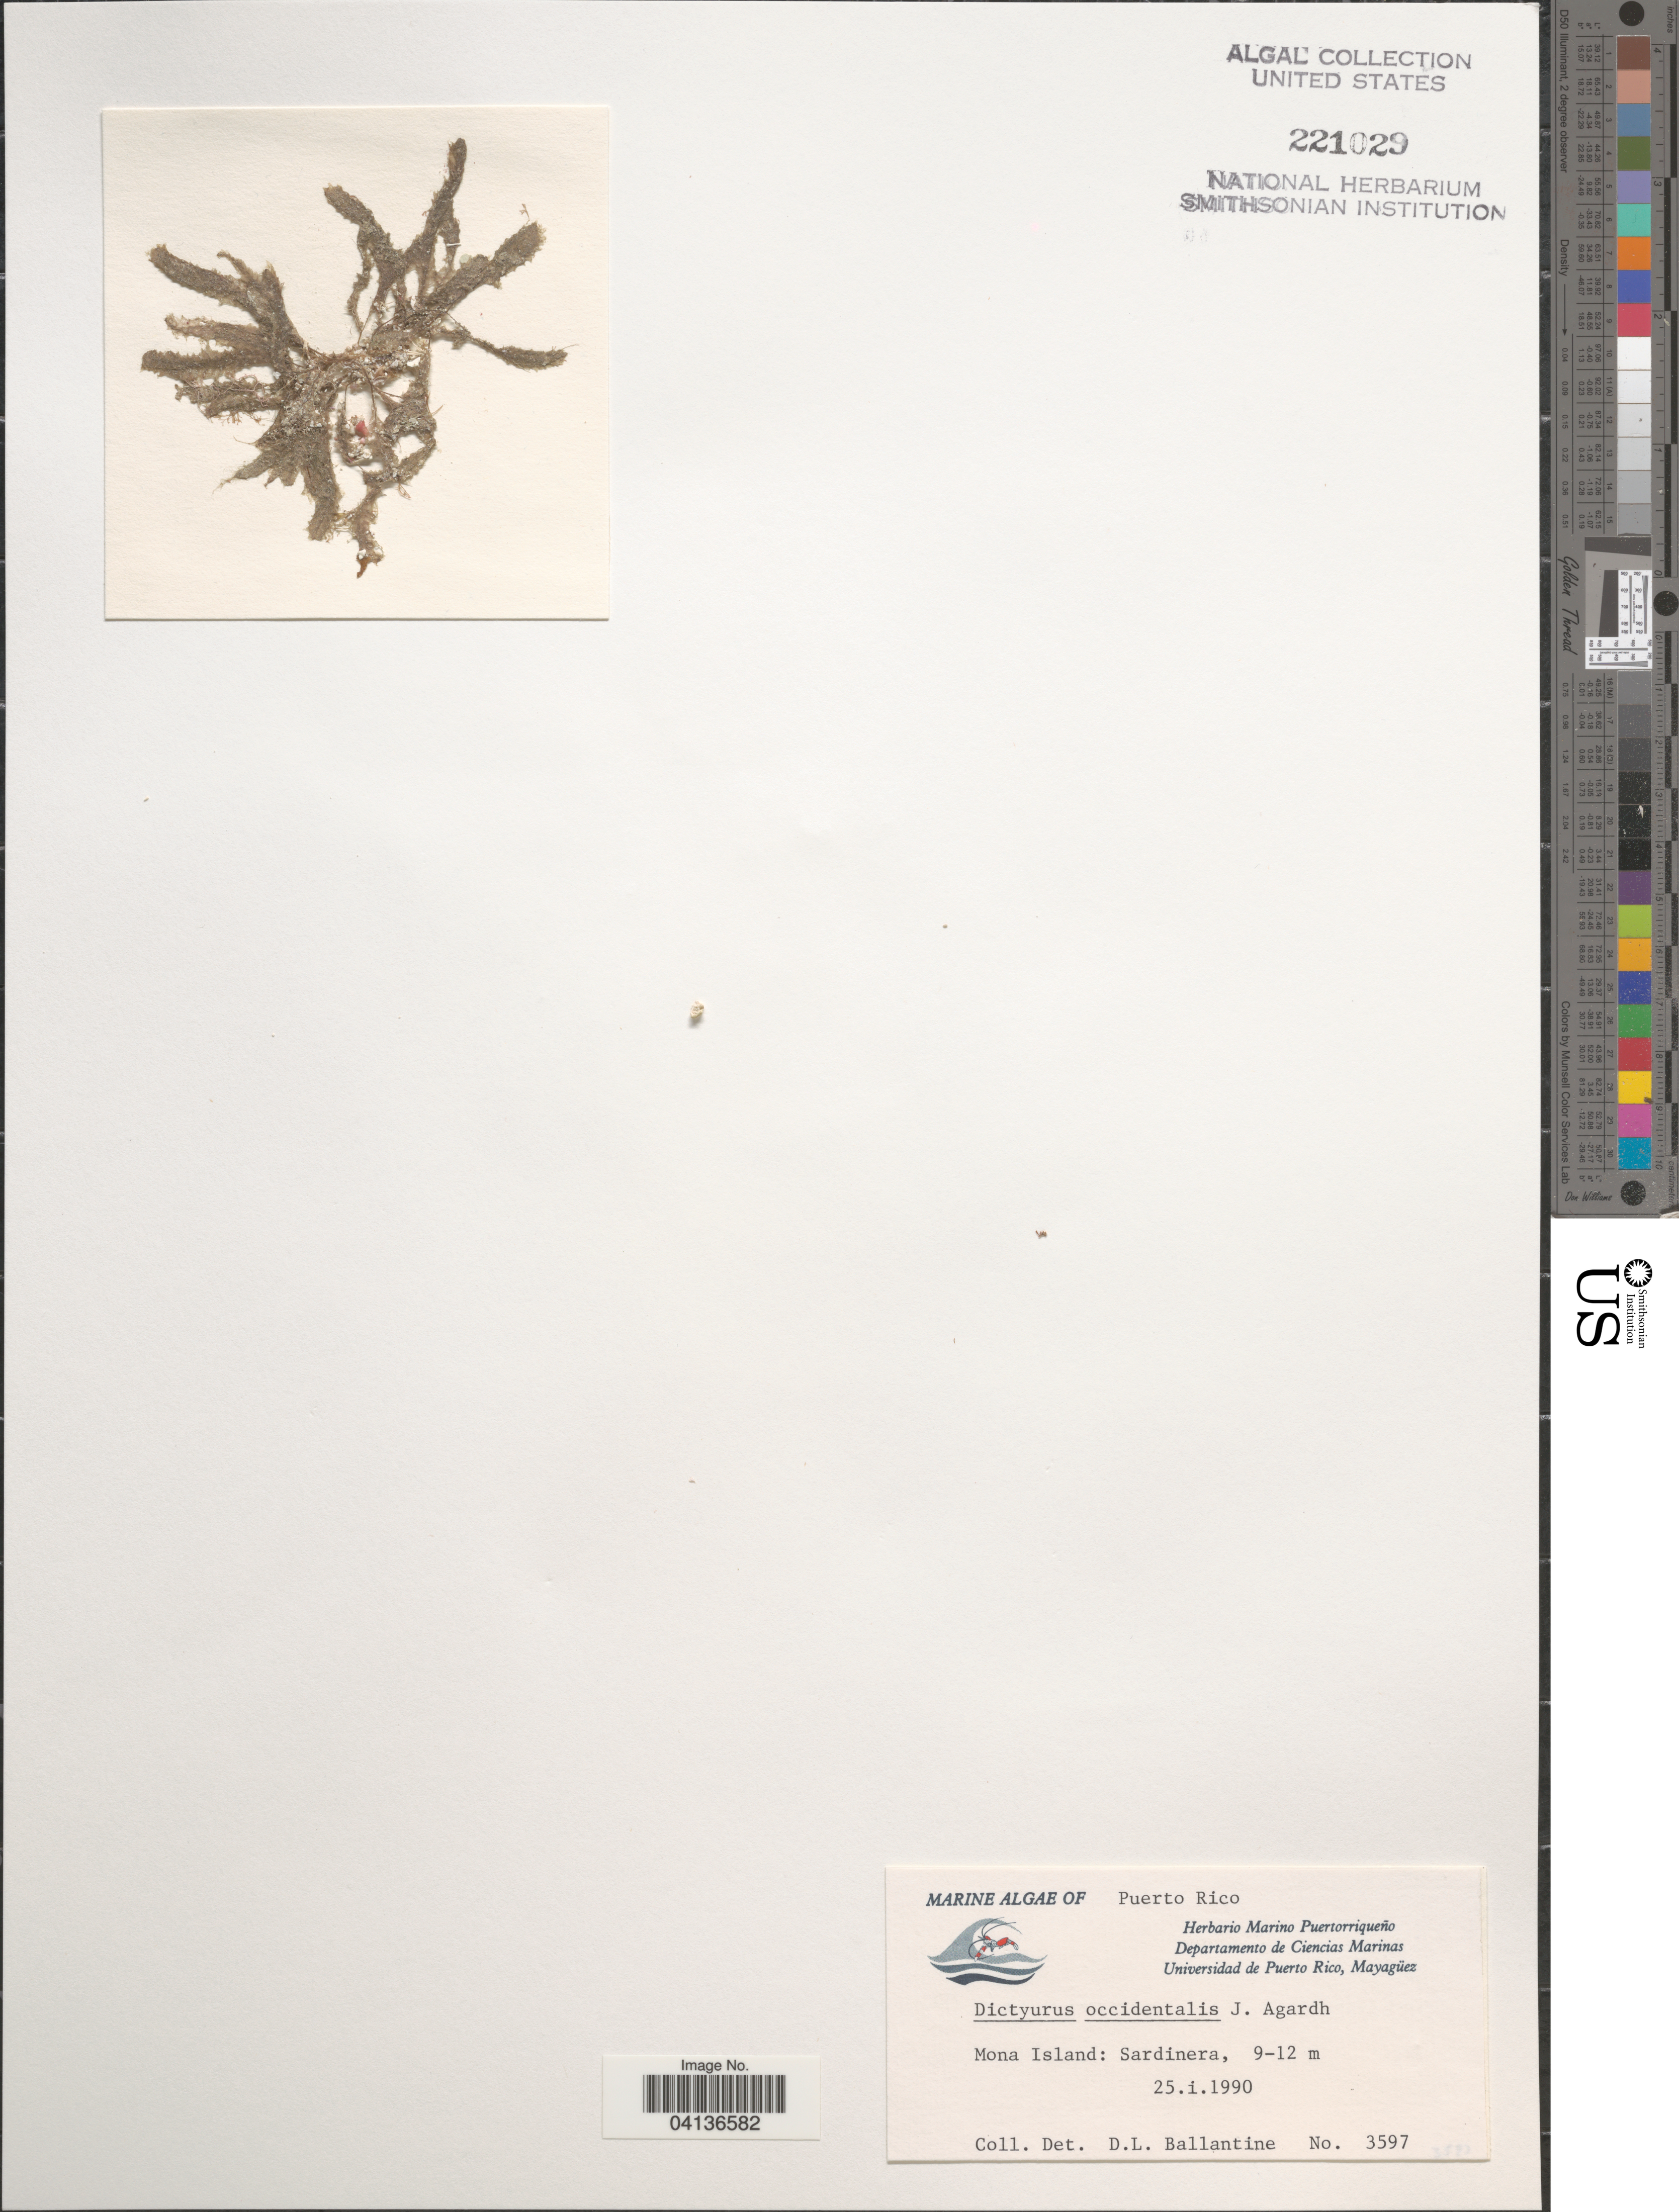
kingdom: Plantae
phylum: Rhodophyta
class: Florideophyceae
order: Ceramiales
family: Dasyaceae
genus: Dictyurus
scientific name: Dictyurus occidentalis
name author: J. Agardh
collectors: D.L. Ballantine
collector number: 3597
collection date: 1990-01-25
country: Puerto Rico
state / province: Mayaguëz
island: Mona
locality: Mona Island: Sardinera.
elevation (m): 9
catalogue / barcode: US 221029